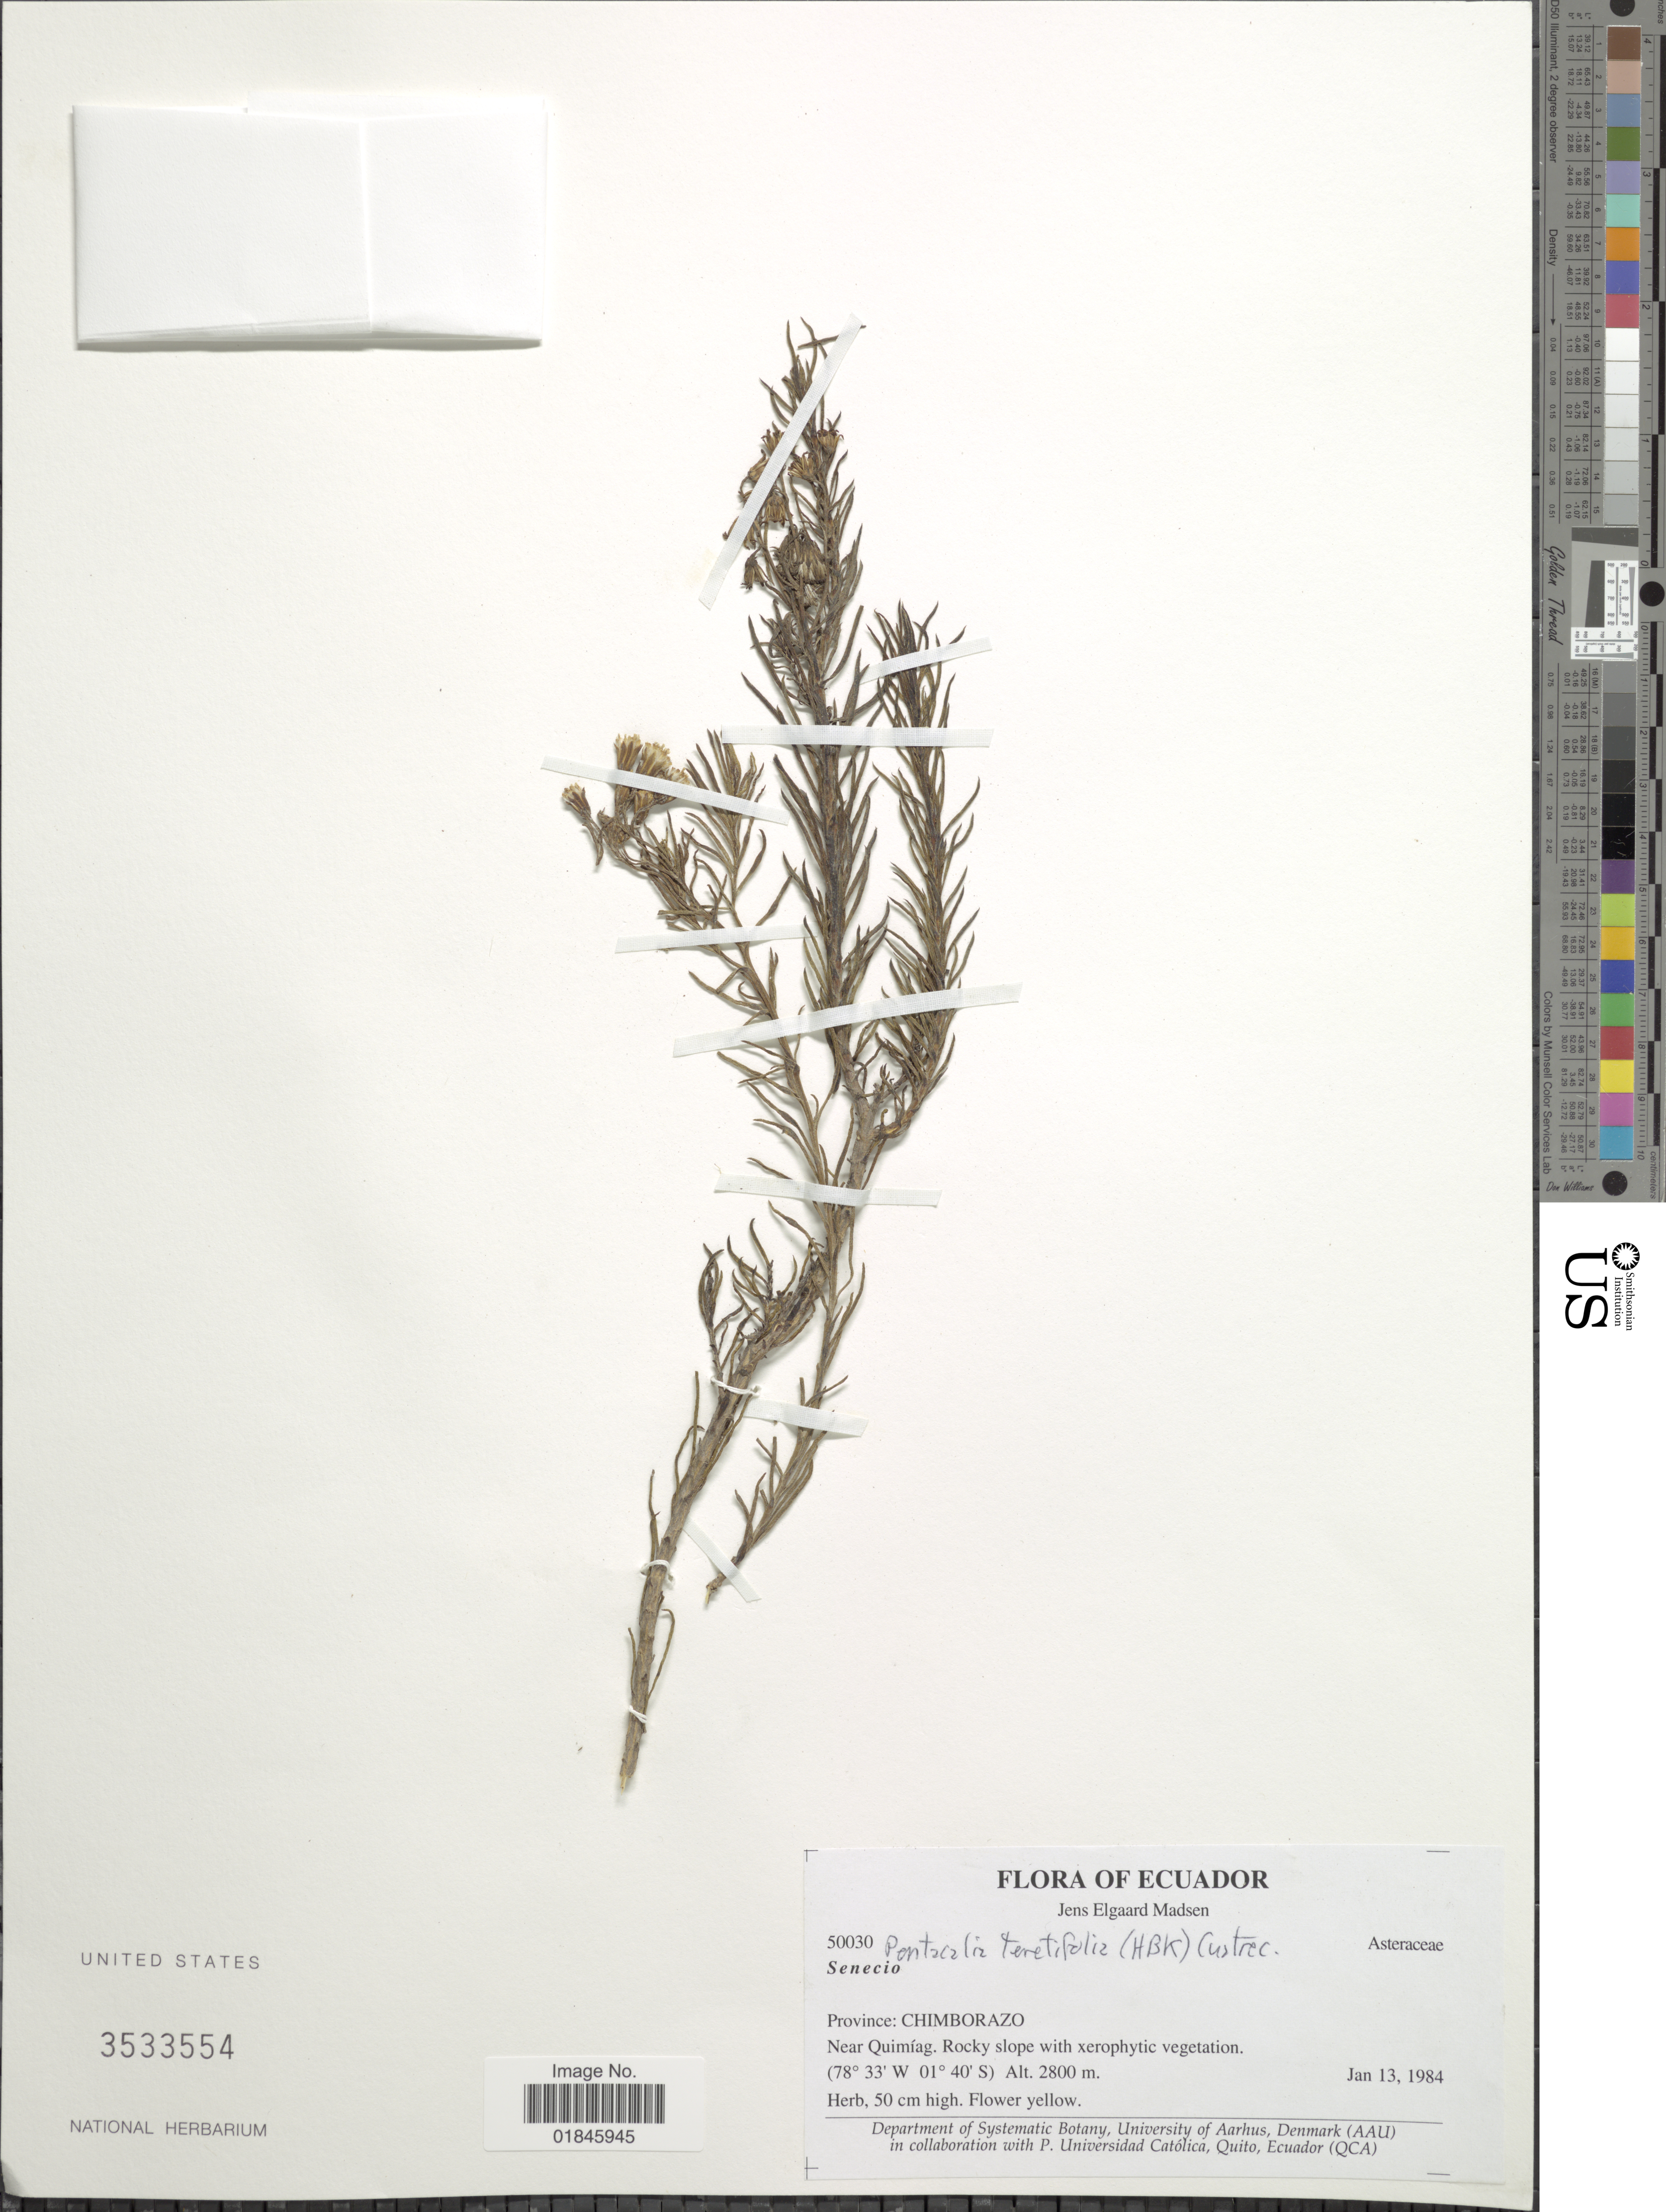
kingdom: Plantae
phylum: Tracheophyta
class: Magnoliopsida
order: Asterales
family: Asteraceae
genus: Pentacalia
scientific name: Pentacalia teretifolia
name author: (Kunth) Cuatrec.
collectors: J. E. Madsen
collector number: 50030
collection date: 1984-01-13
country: Ecuador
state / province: Chimborazo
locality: Province: Chimborazo. Near Quimíag.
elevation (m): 2800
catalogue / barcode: US 3533554